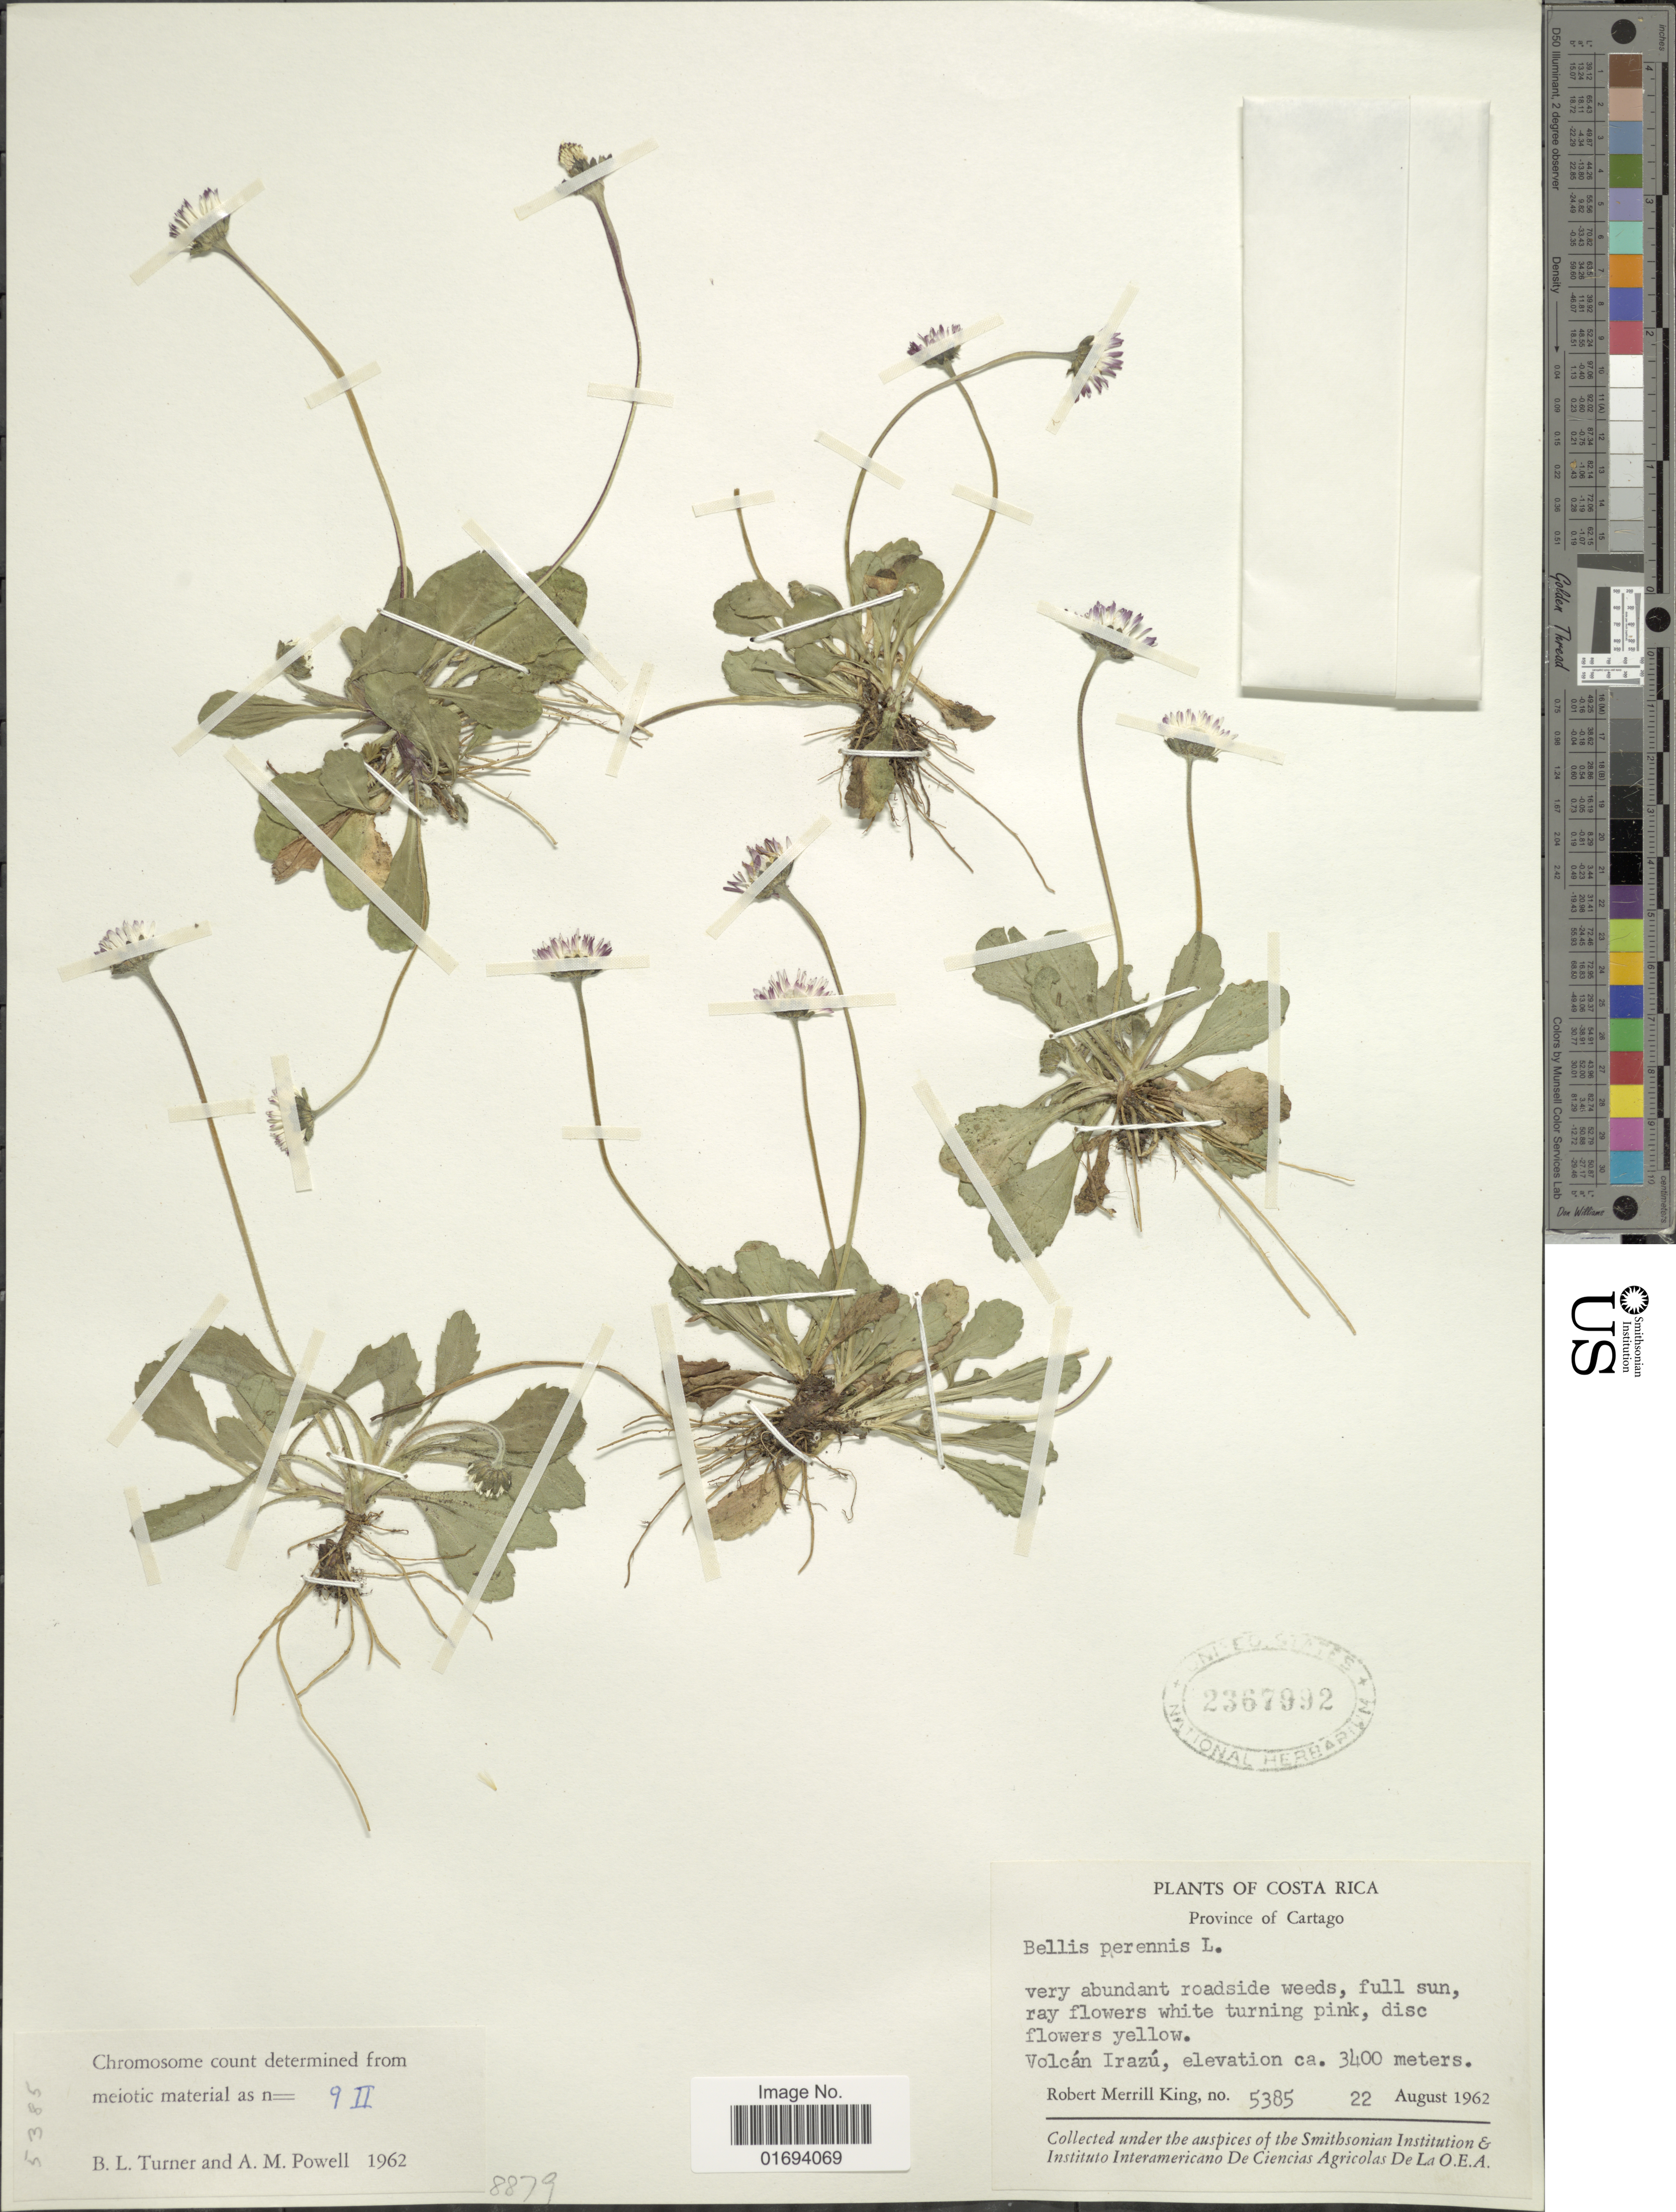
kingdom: Plantae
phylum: Tracheophyta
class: Magnoliopsida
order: Asterales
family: Asteraceae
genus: Bellis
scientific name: Bellis perennis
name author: L.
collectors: R. M. King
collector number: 5385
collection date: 1962-08-22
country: Costa Rica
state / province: Cartago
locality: Cartago. Costa Rica. Volcan Irazu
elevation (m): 3400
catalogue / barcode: US 2367992